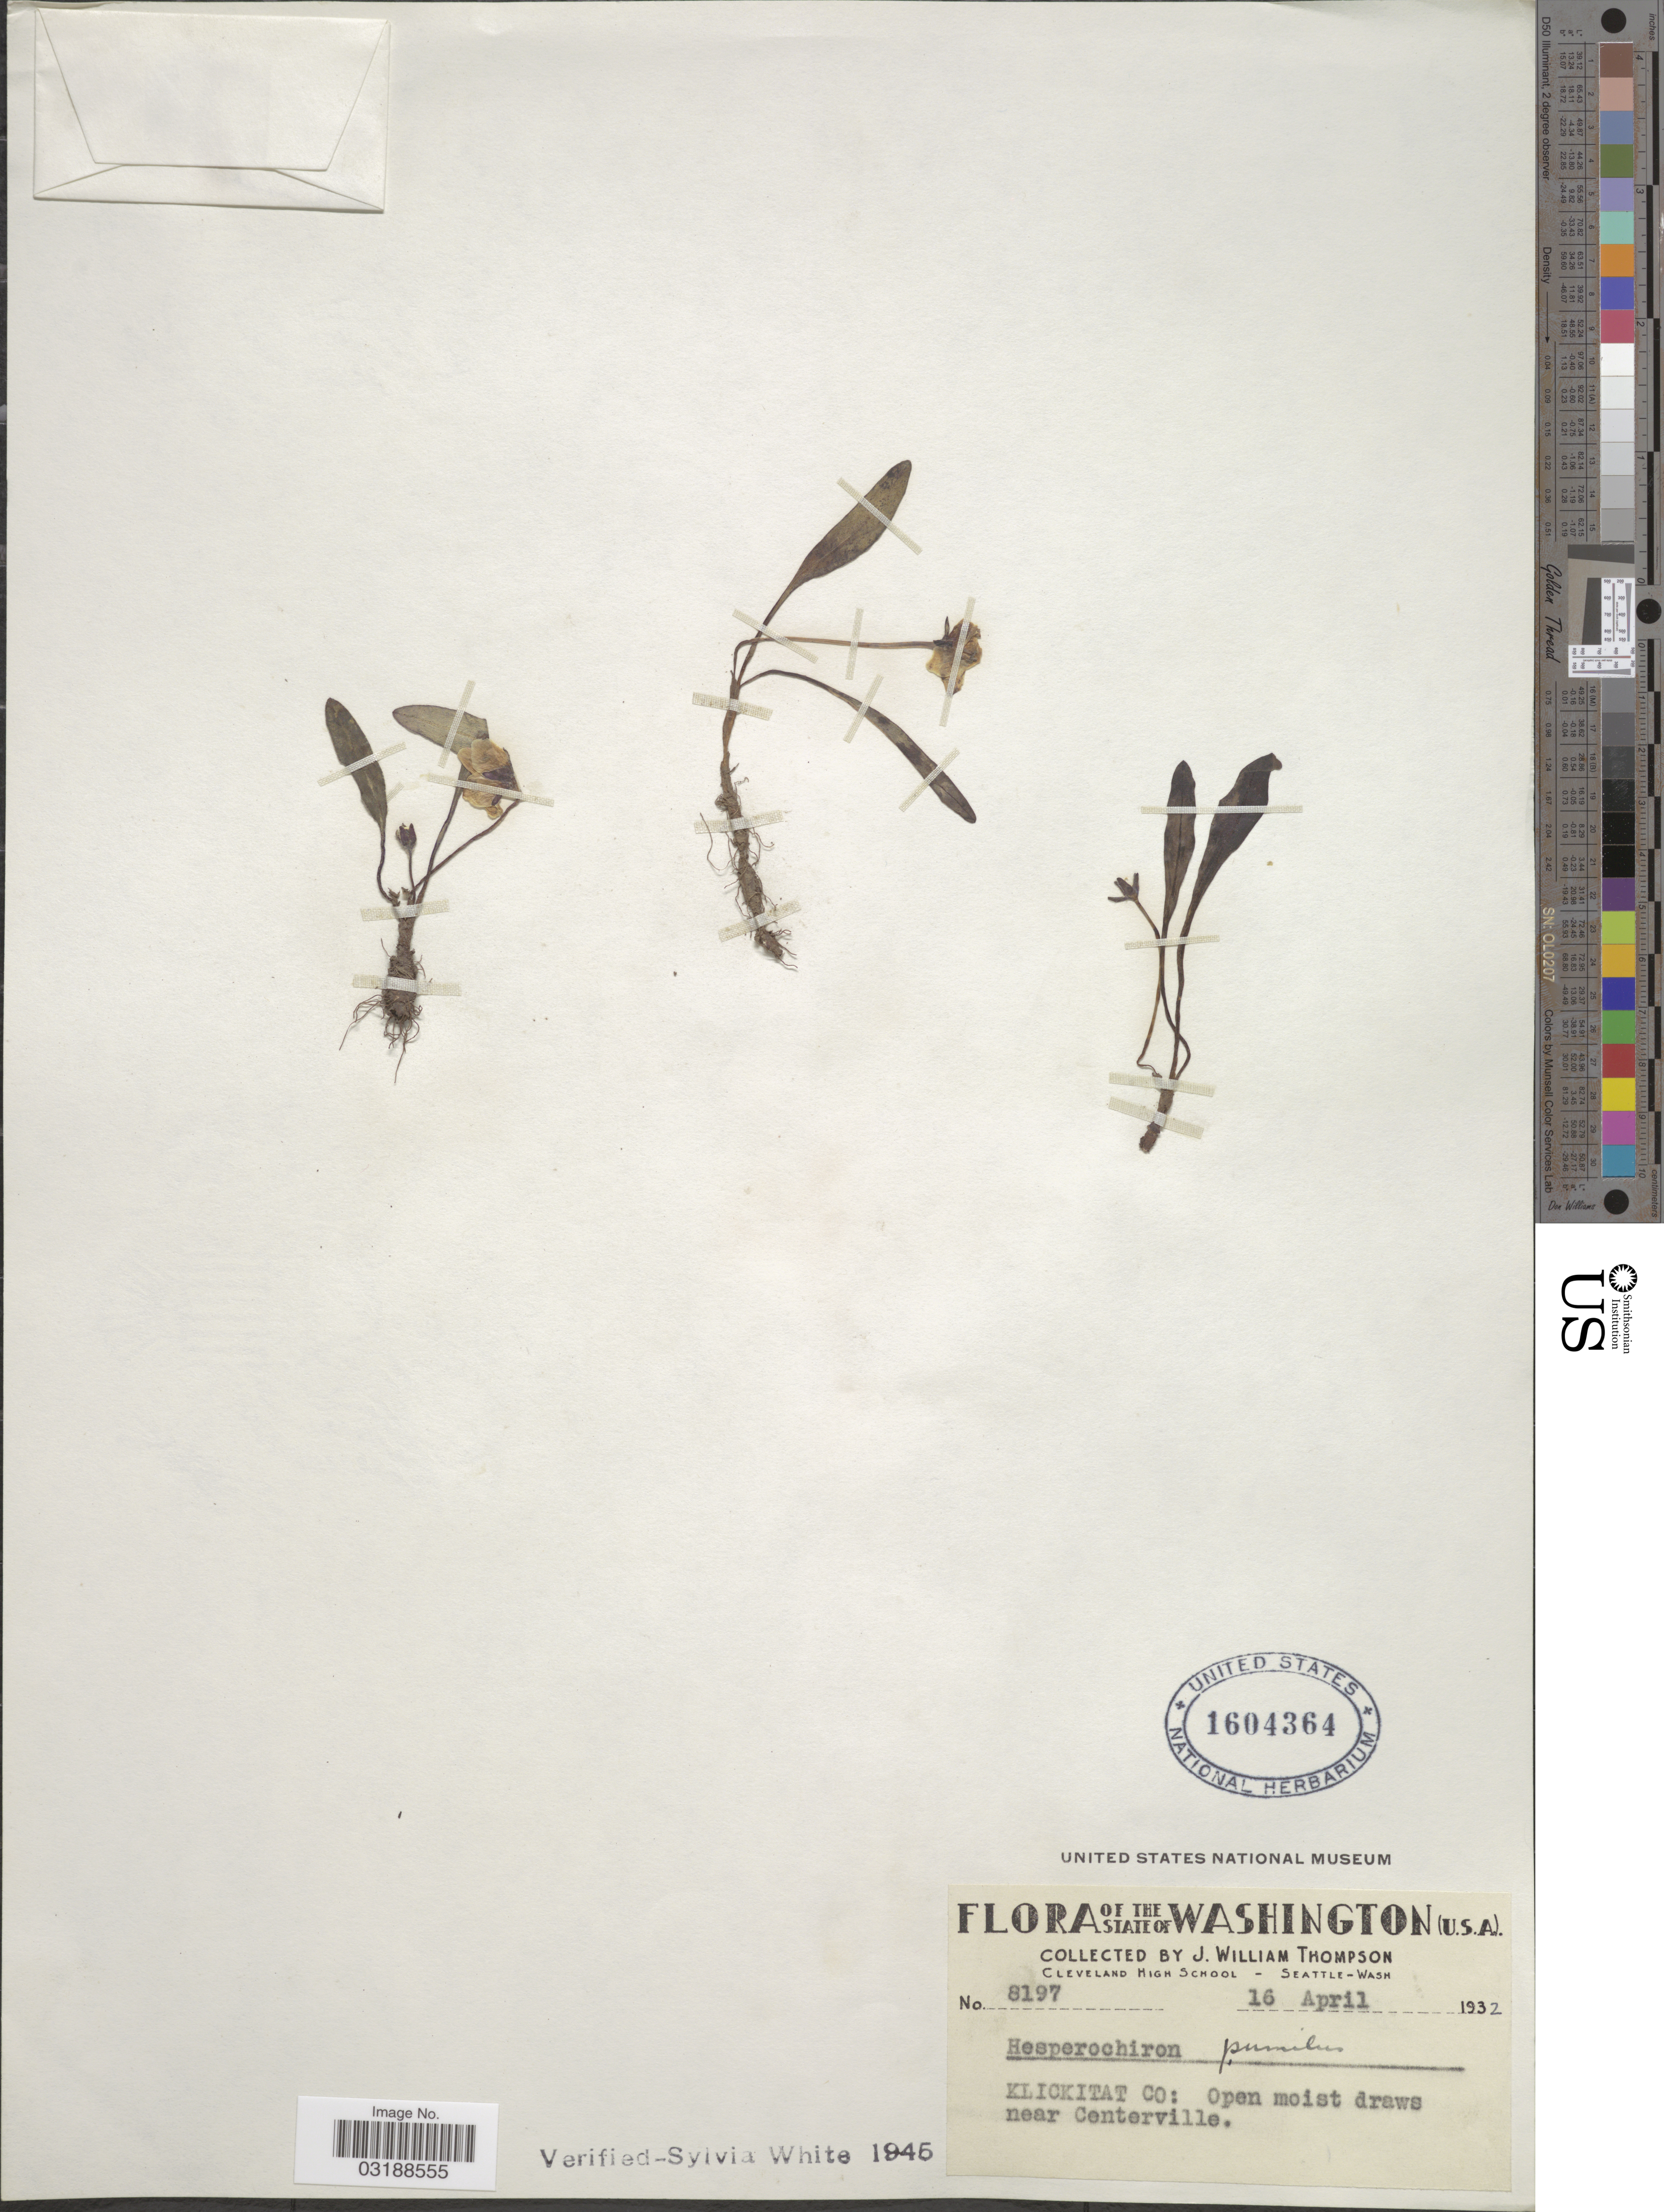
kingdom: Plantae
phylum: Tracheophyta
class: Magnoliopsida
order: Boraginales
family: Hydrophyllaceae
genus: Hesperochiron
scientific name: Hesperochiron pumilus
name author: (Griseb.) Porter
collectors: J. W. Thompson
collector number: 8197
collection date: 1932-04-16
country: United States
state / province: Washington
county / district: Klickitat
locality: Klickitat Co: Open moist draws near Centerville.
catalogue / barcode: US 1604364